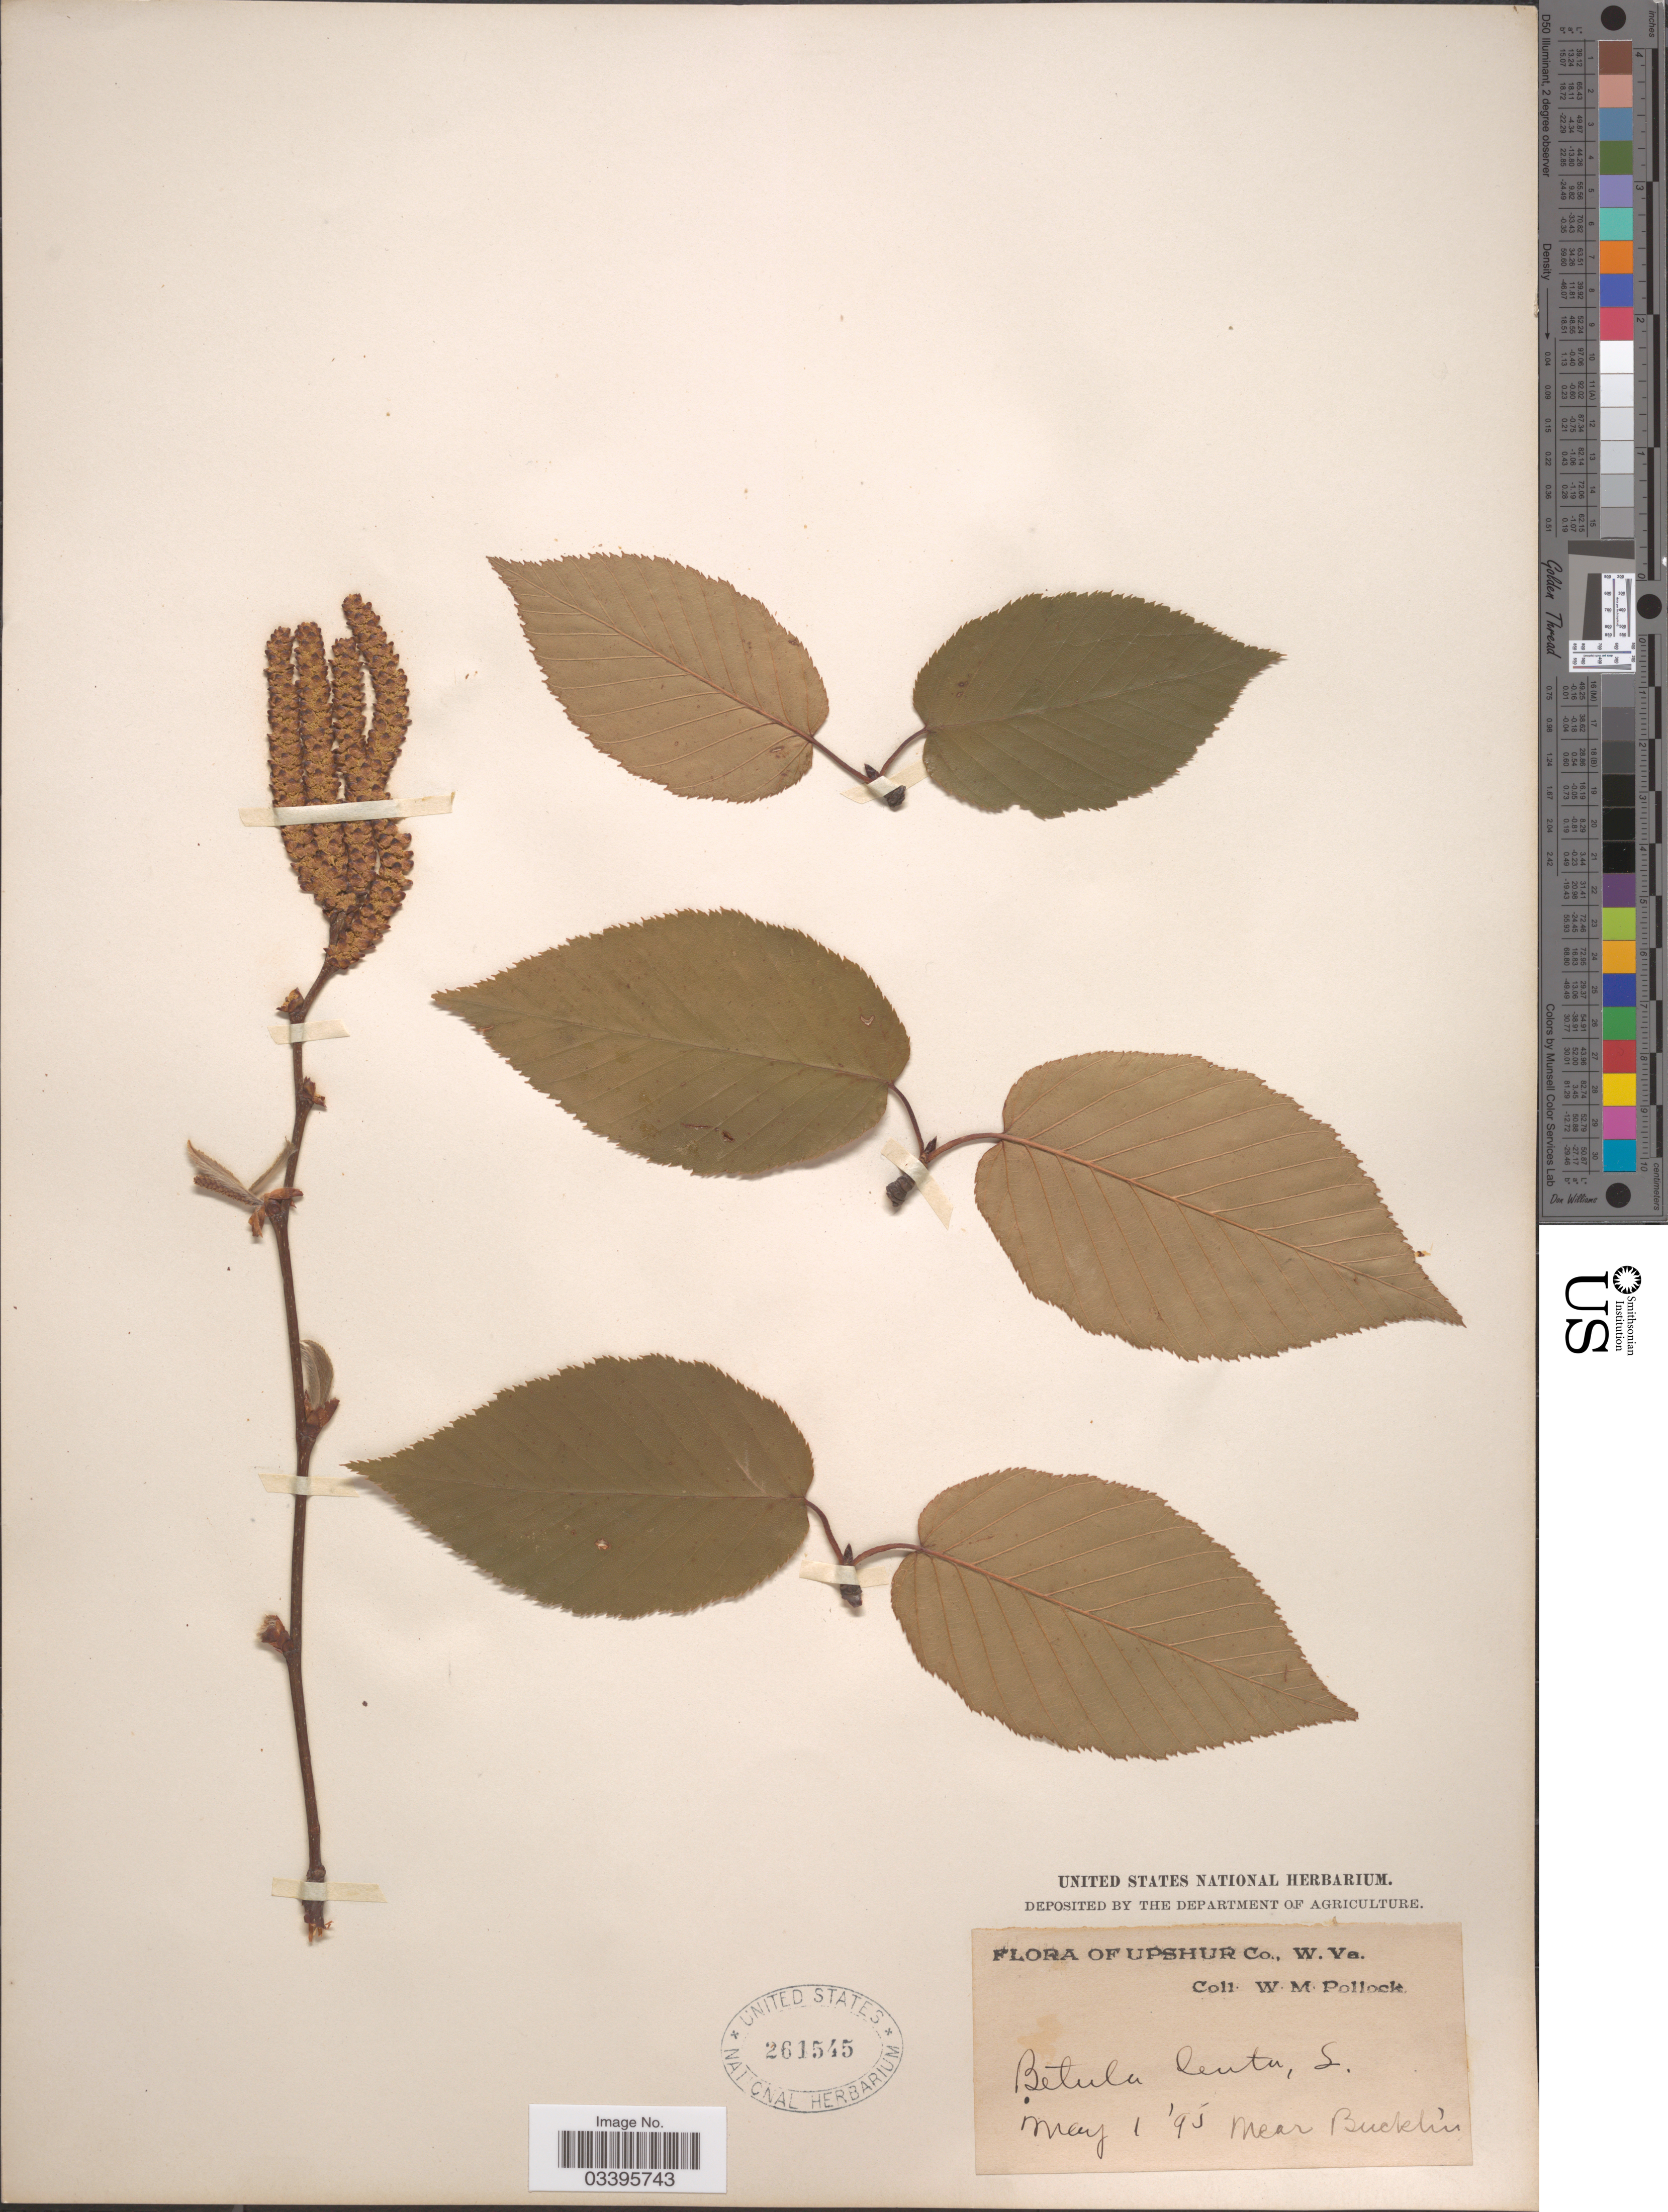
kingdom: Plantae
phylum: Tracheophyta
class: Magnoliopsida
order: Fagales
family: Betulaceae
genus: Betula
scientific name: Betula lenta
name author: L.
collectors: W. M. Pollock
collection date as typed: Transcribed d/m/y: 1/5/95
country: United States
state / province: West Virginia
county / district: Upshur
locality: Near Bucklin.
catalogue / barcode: US 261545